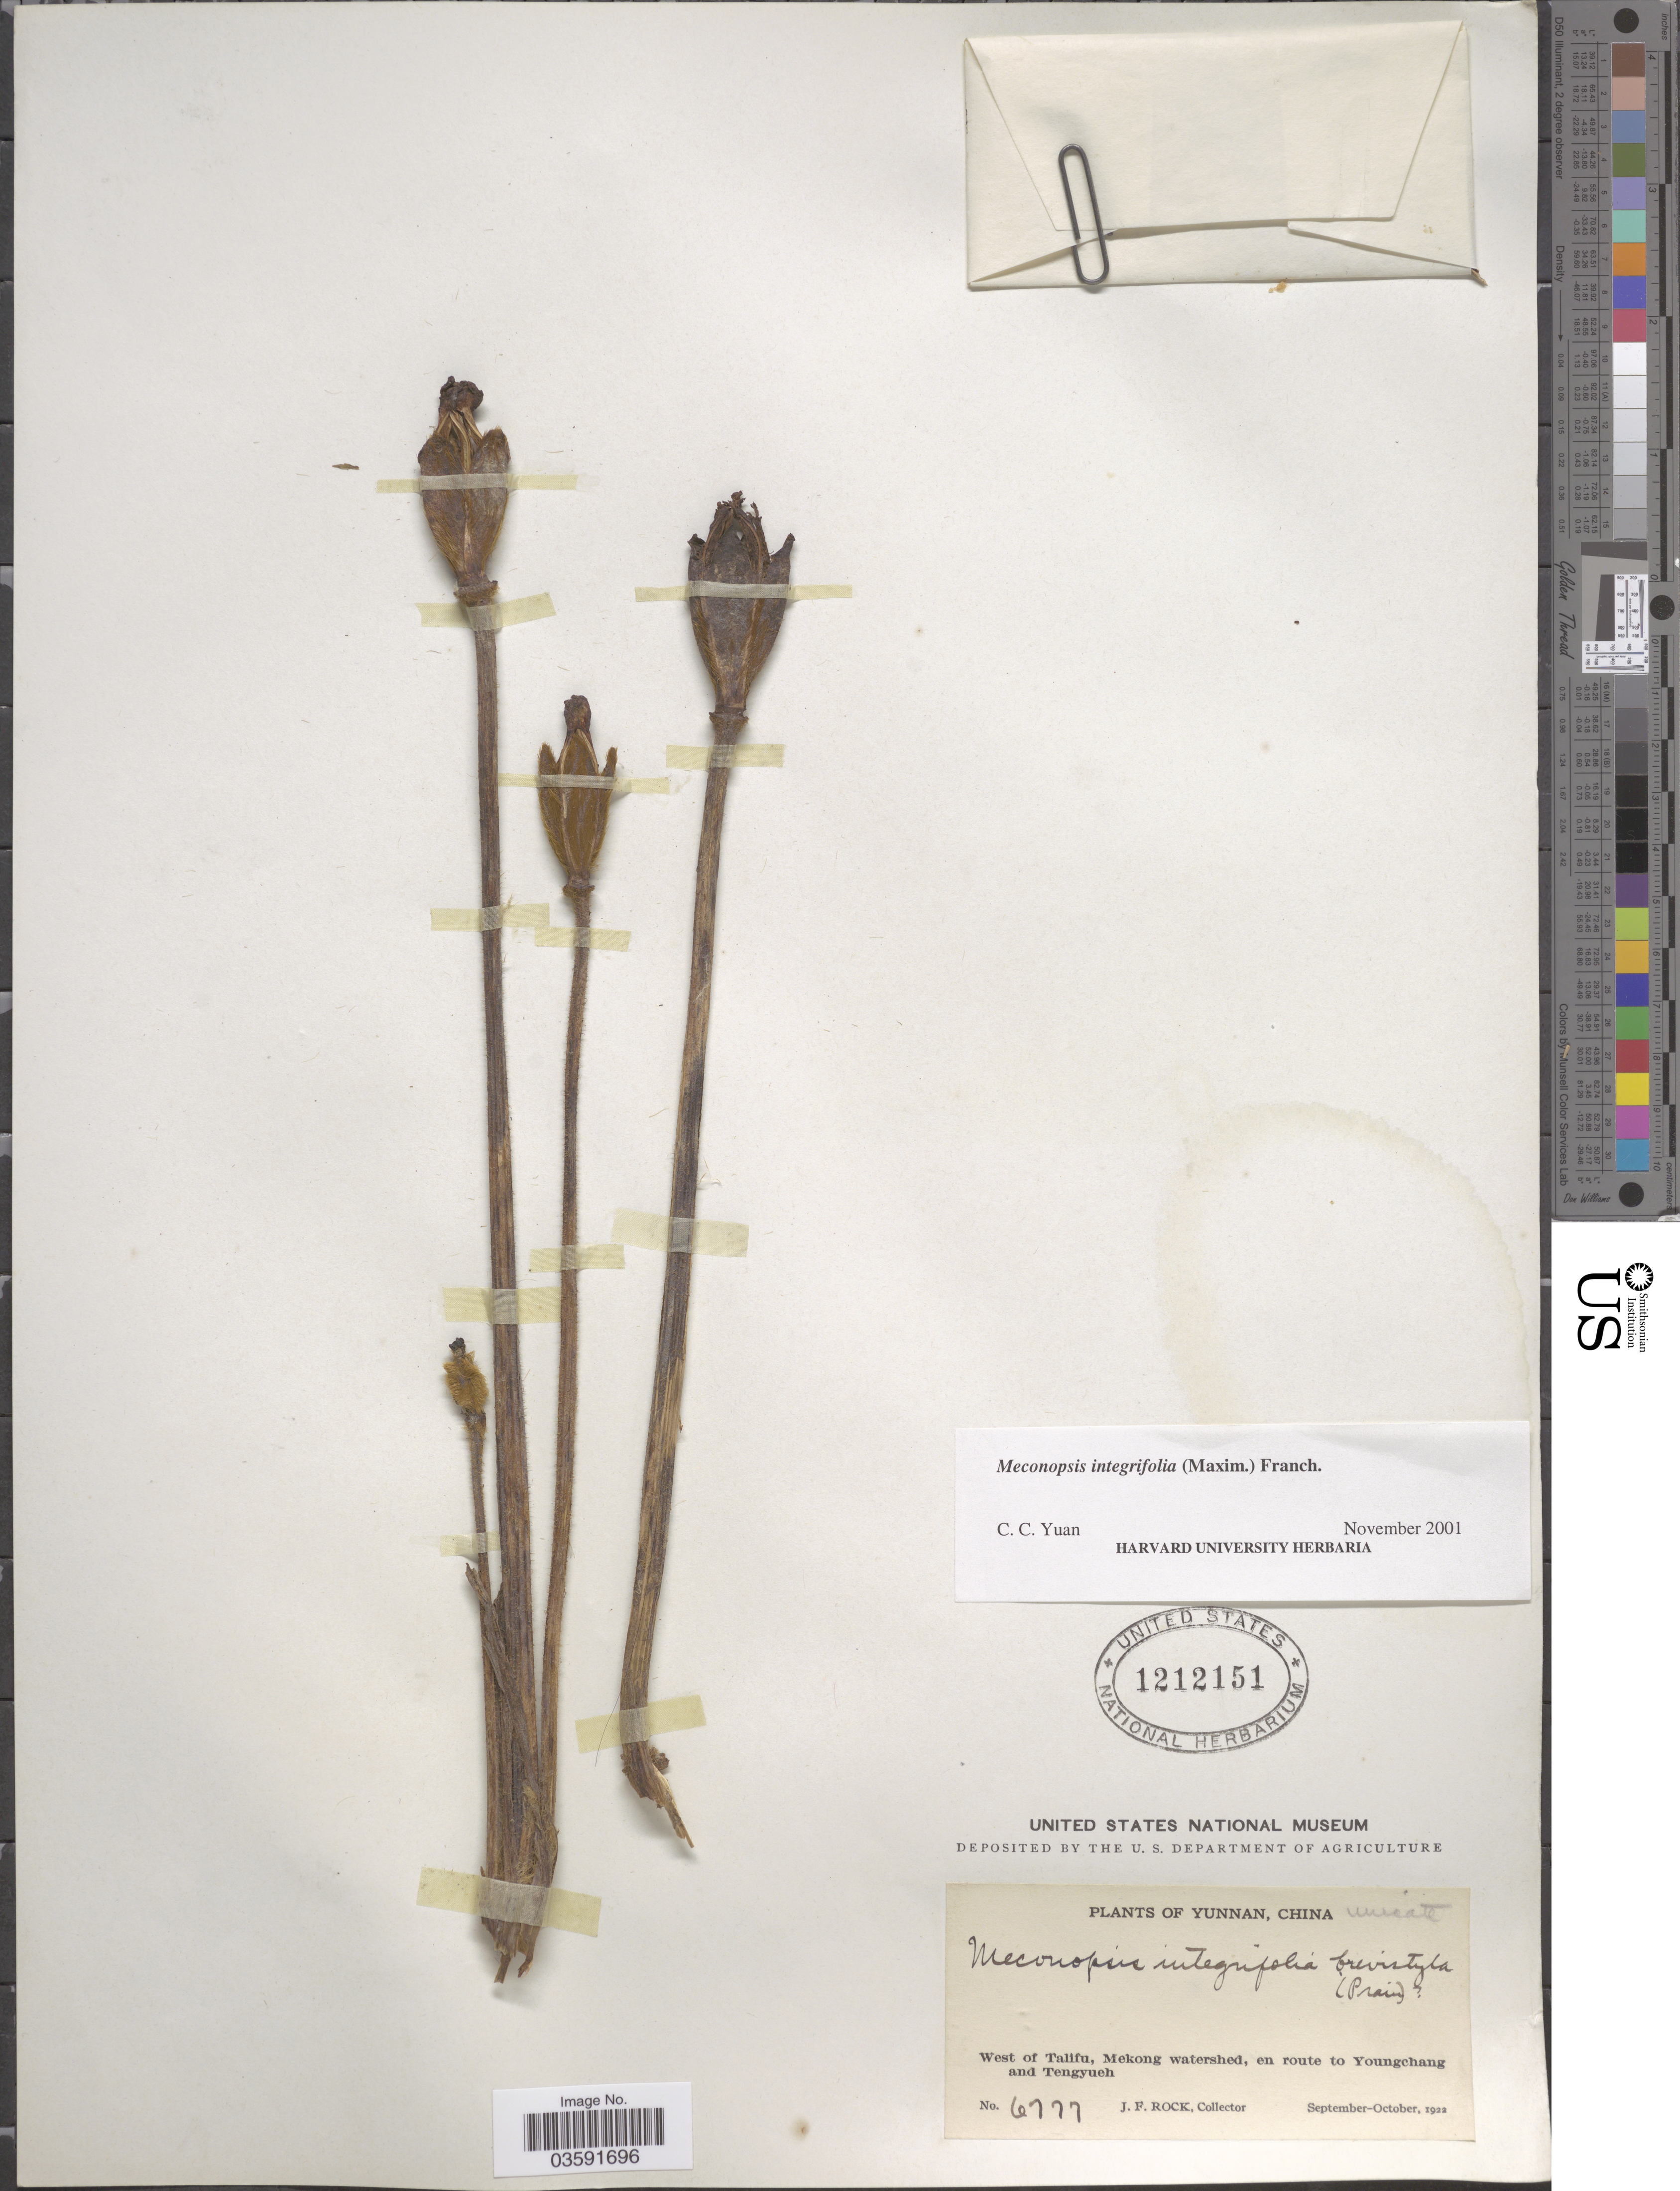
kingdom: Plantae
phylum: Tracheophyta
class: Magnoliopsida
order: Ranunculales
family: Papaveraceae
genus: Meconopsis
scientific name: Meconopsis integrifolia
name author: (Maxim.) Franch.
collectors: J. Rock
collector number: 6777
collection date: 1922-09/1922-10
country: China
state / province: Yunnan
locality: West of Talifu, Mekong watershed, en route to Youngchang and Tengyueh.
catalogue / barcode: US 1212151